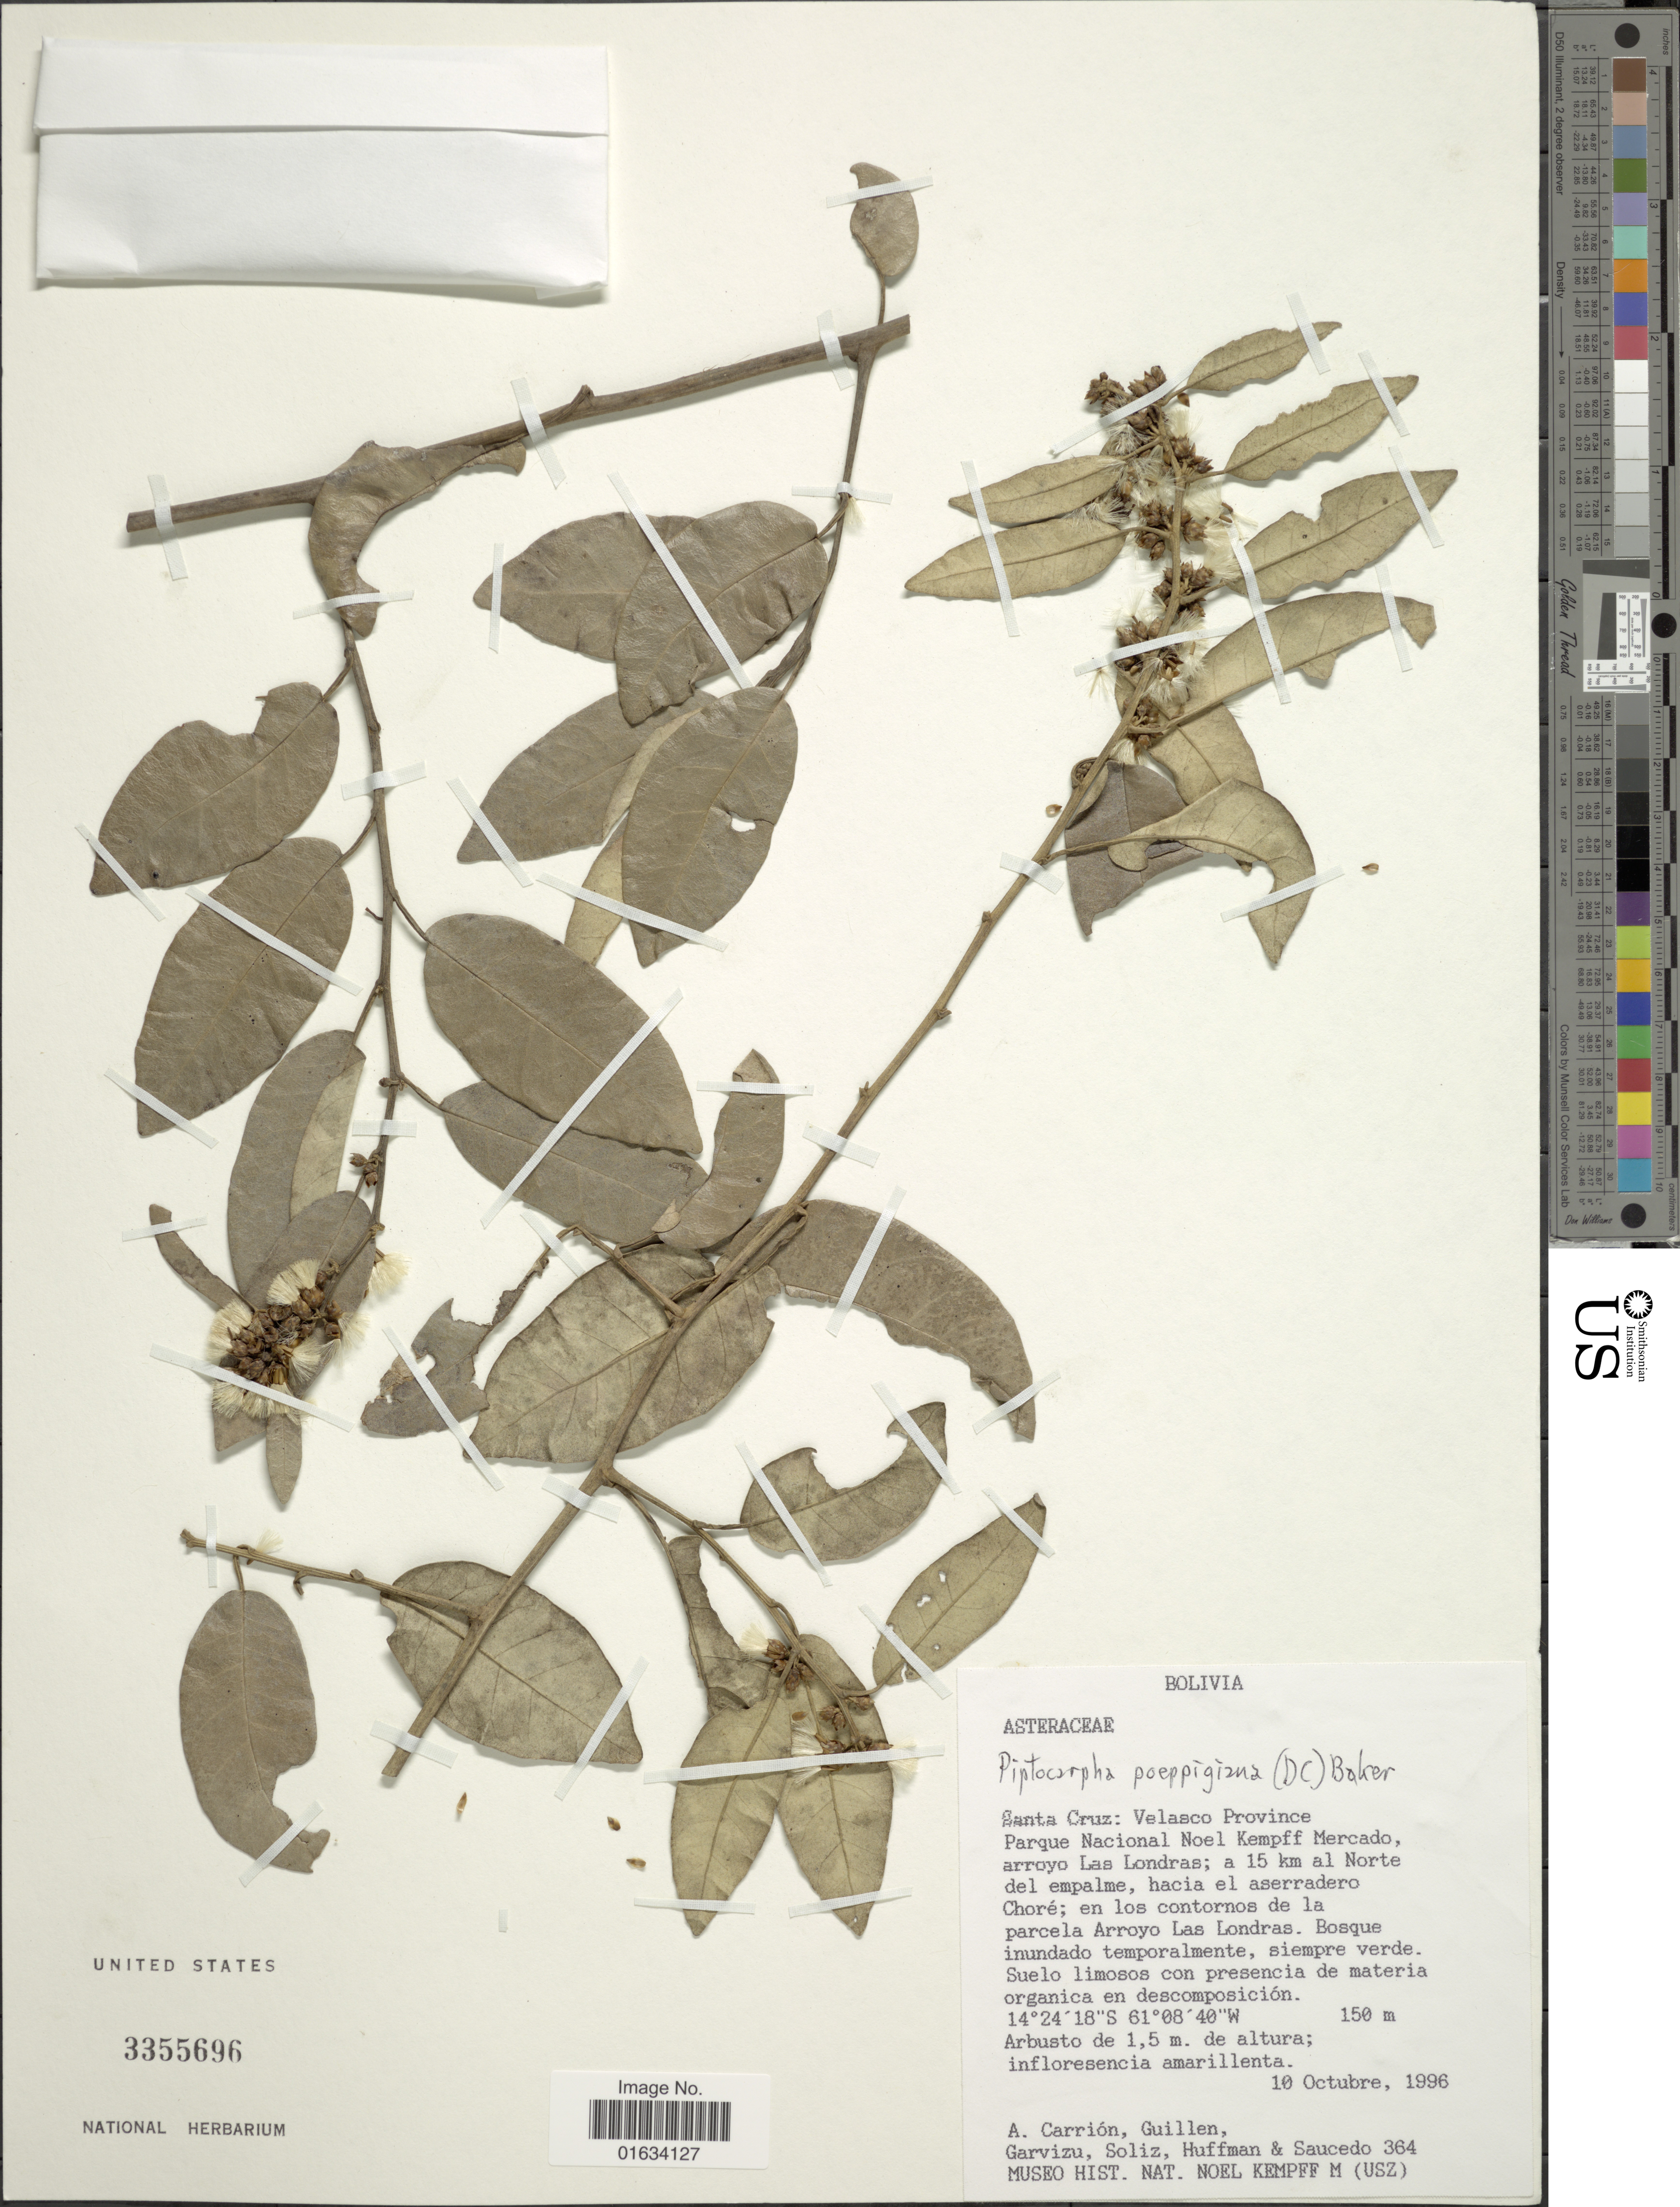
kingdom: Plantae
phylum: Tracheophyta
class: Magnoliopsida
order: Asterales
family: Asteraceae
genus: Piptocarpha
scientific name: Piptocarpha poeppigiana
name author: (DC.) Baker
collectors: A. Carrion, -- Guillen, M. Garvizu, Soliz, -- & et al.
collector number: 364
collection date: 1996-10-10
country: Bolivia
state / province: Santa Cruz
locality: Bolivia. Santa Cruz: Velasco Province. Parque Nacional Noel Kempff Mercado, arroyo Las Londras; a 15 km al Norte del empalme, hacia el aserradero Chore; en los contornos de la parcela Arroyo Las Londras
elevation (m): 150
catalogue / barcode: US 3355696